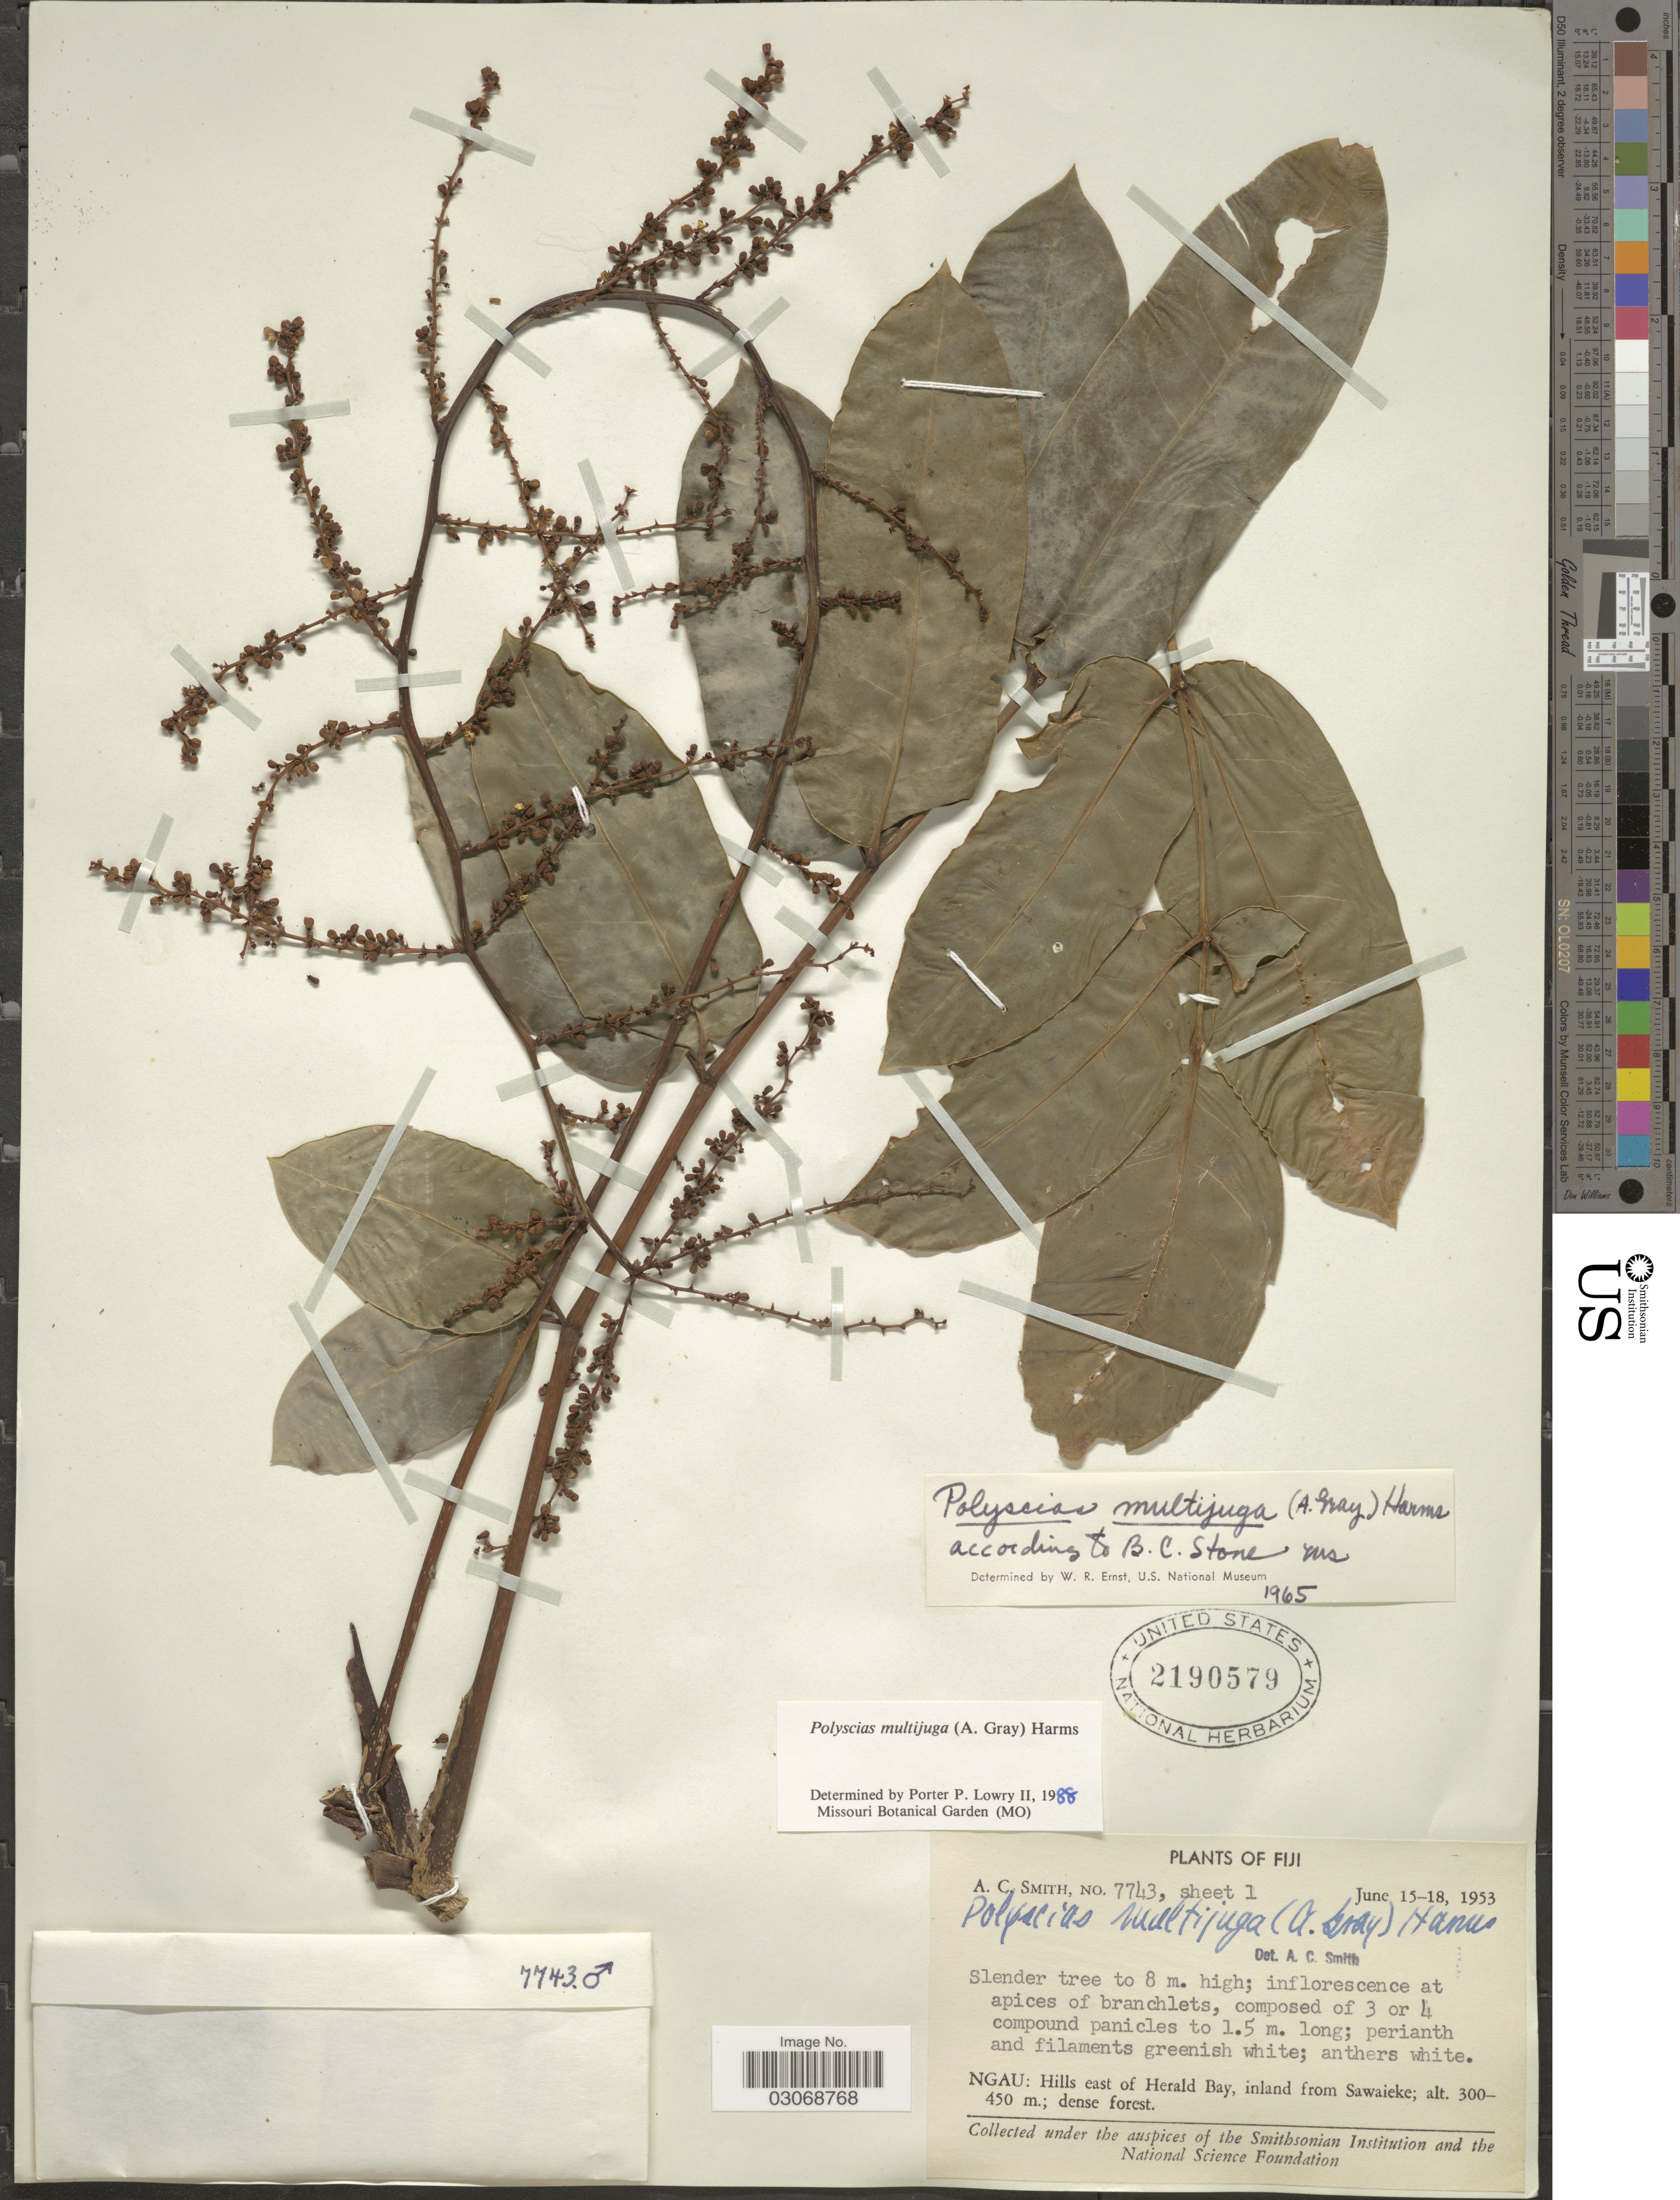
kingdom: Plantae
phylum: Tracheophyta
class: Magnoliopsida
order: Apiales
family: Araliaceae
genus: Polyscias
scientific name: Polyscias multijuga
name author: Harms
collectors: A. C. Smith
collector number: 7743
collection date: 1953-06-15/1953-06-18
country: Fiji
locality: Ngau: Hills east of Herald Bay, inland from Sawaieke.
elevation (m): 300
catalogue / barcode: US 2190579